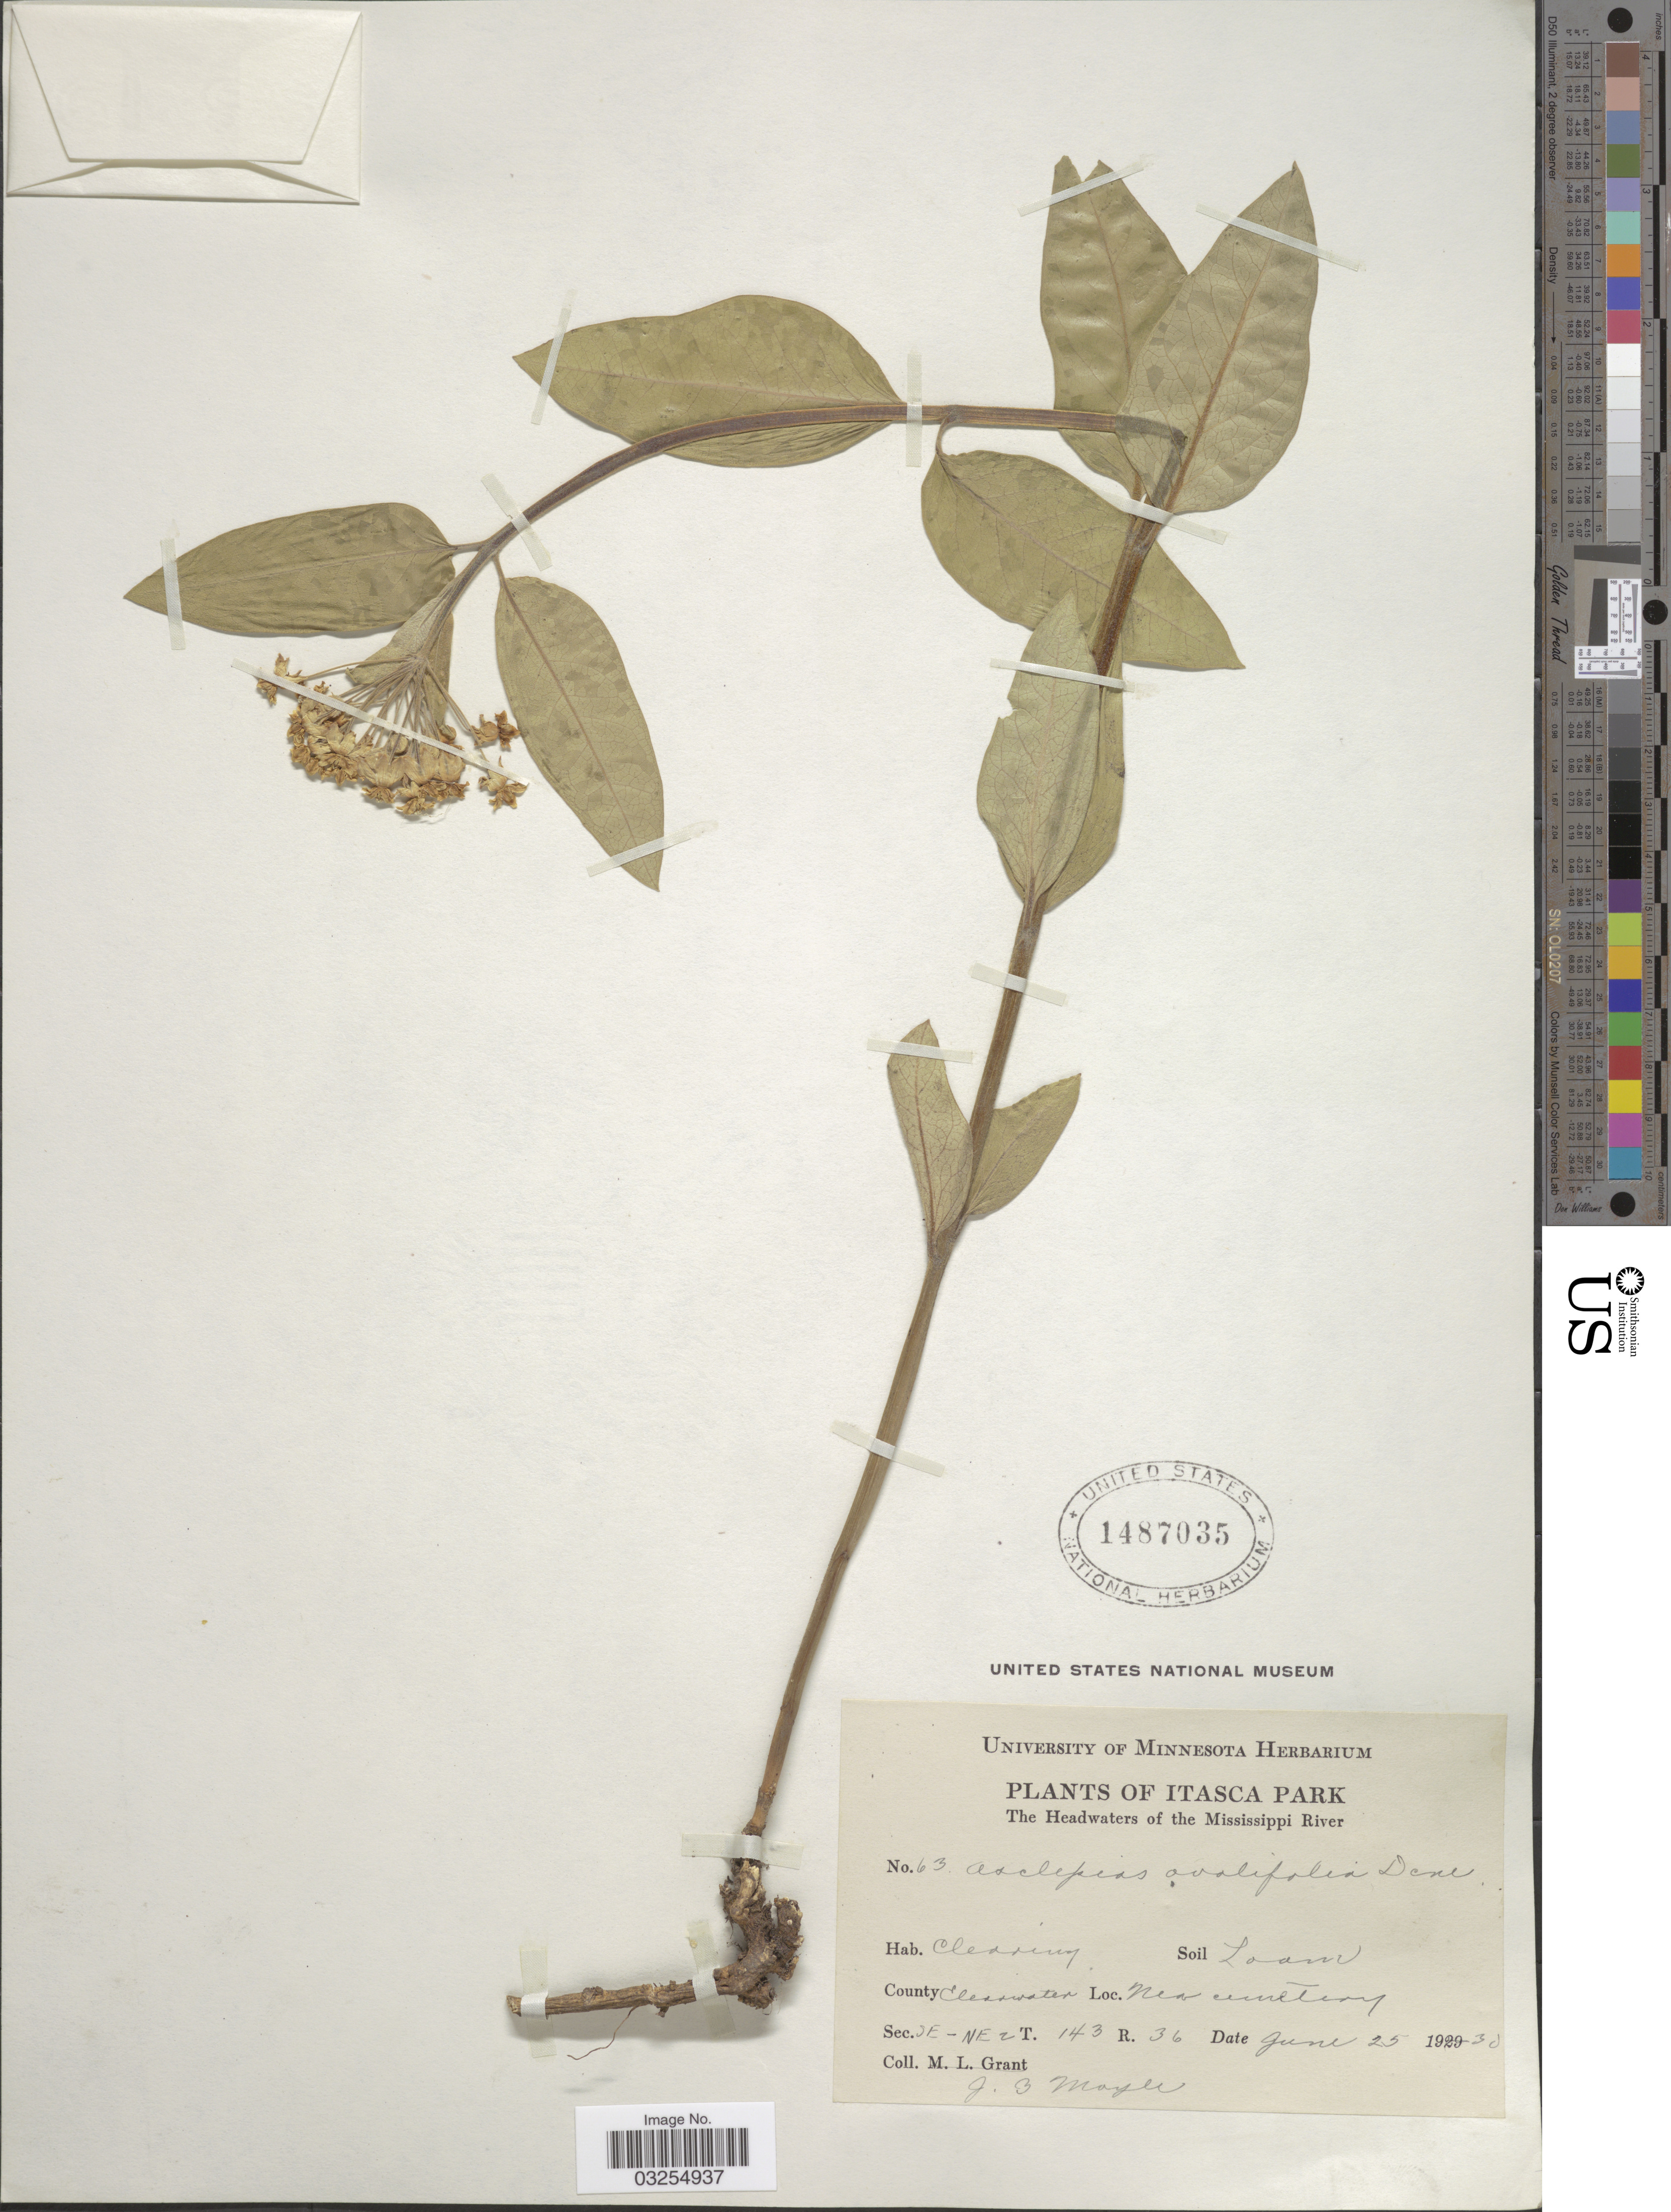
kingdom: Plantae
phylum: Tracheophyta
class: Magnoliopsida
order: Gentianales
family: Apocynaceae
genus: Asclepias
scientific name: Asclepias ovalifolia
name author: Decne.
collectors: J. Mayer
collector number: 63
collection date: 1930-06-25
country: United States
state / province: Minnesota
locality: Itasca Park. The Headwaters of the Mississippi River. County Clearwater. Near cemetery. Sec. SE-NE 2 T. 143 R. 36.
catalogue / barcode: US 1487035